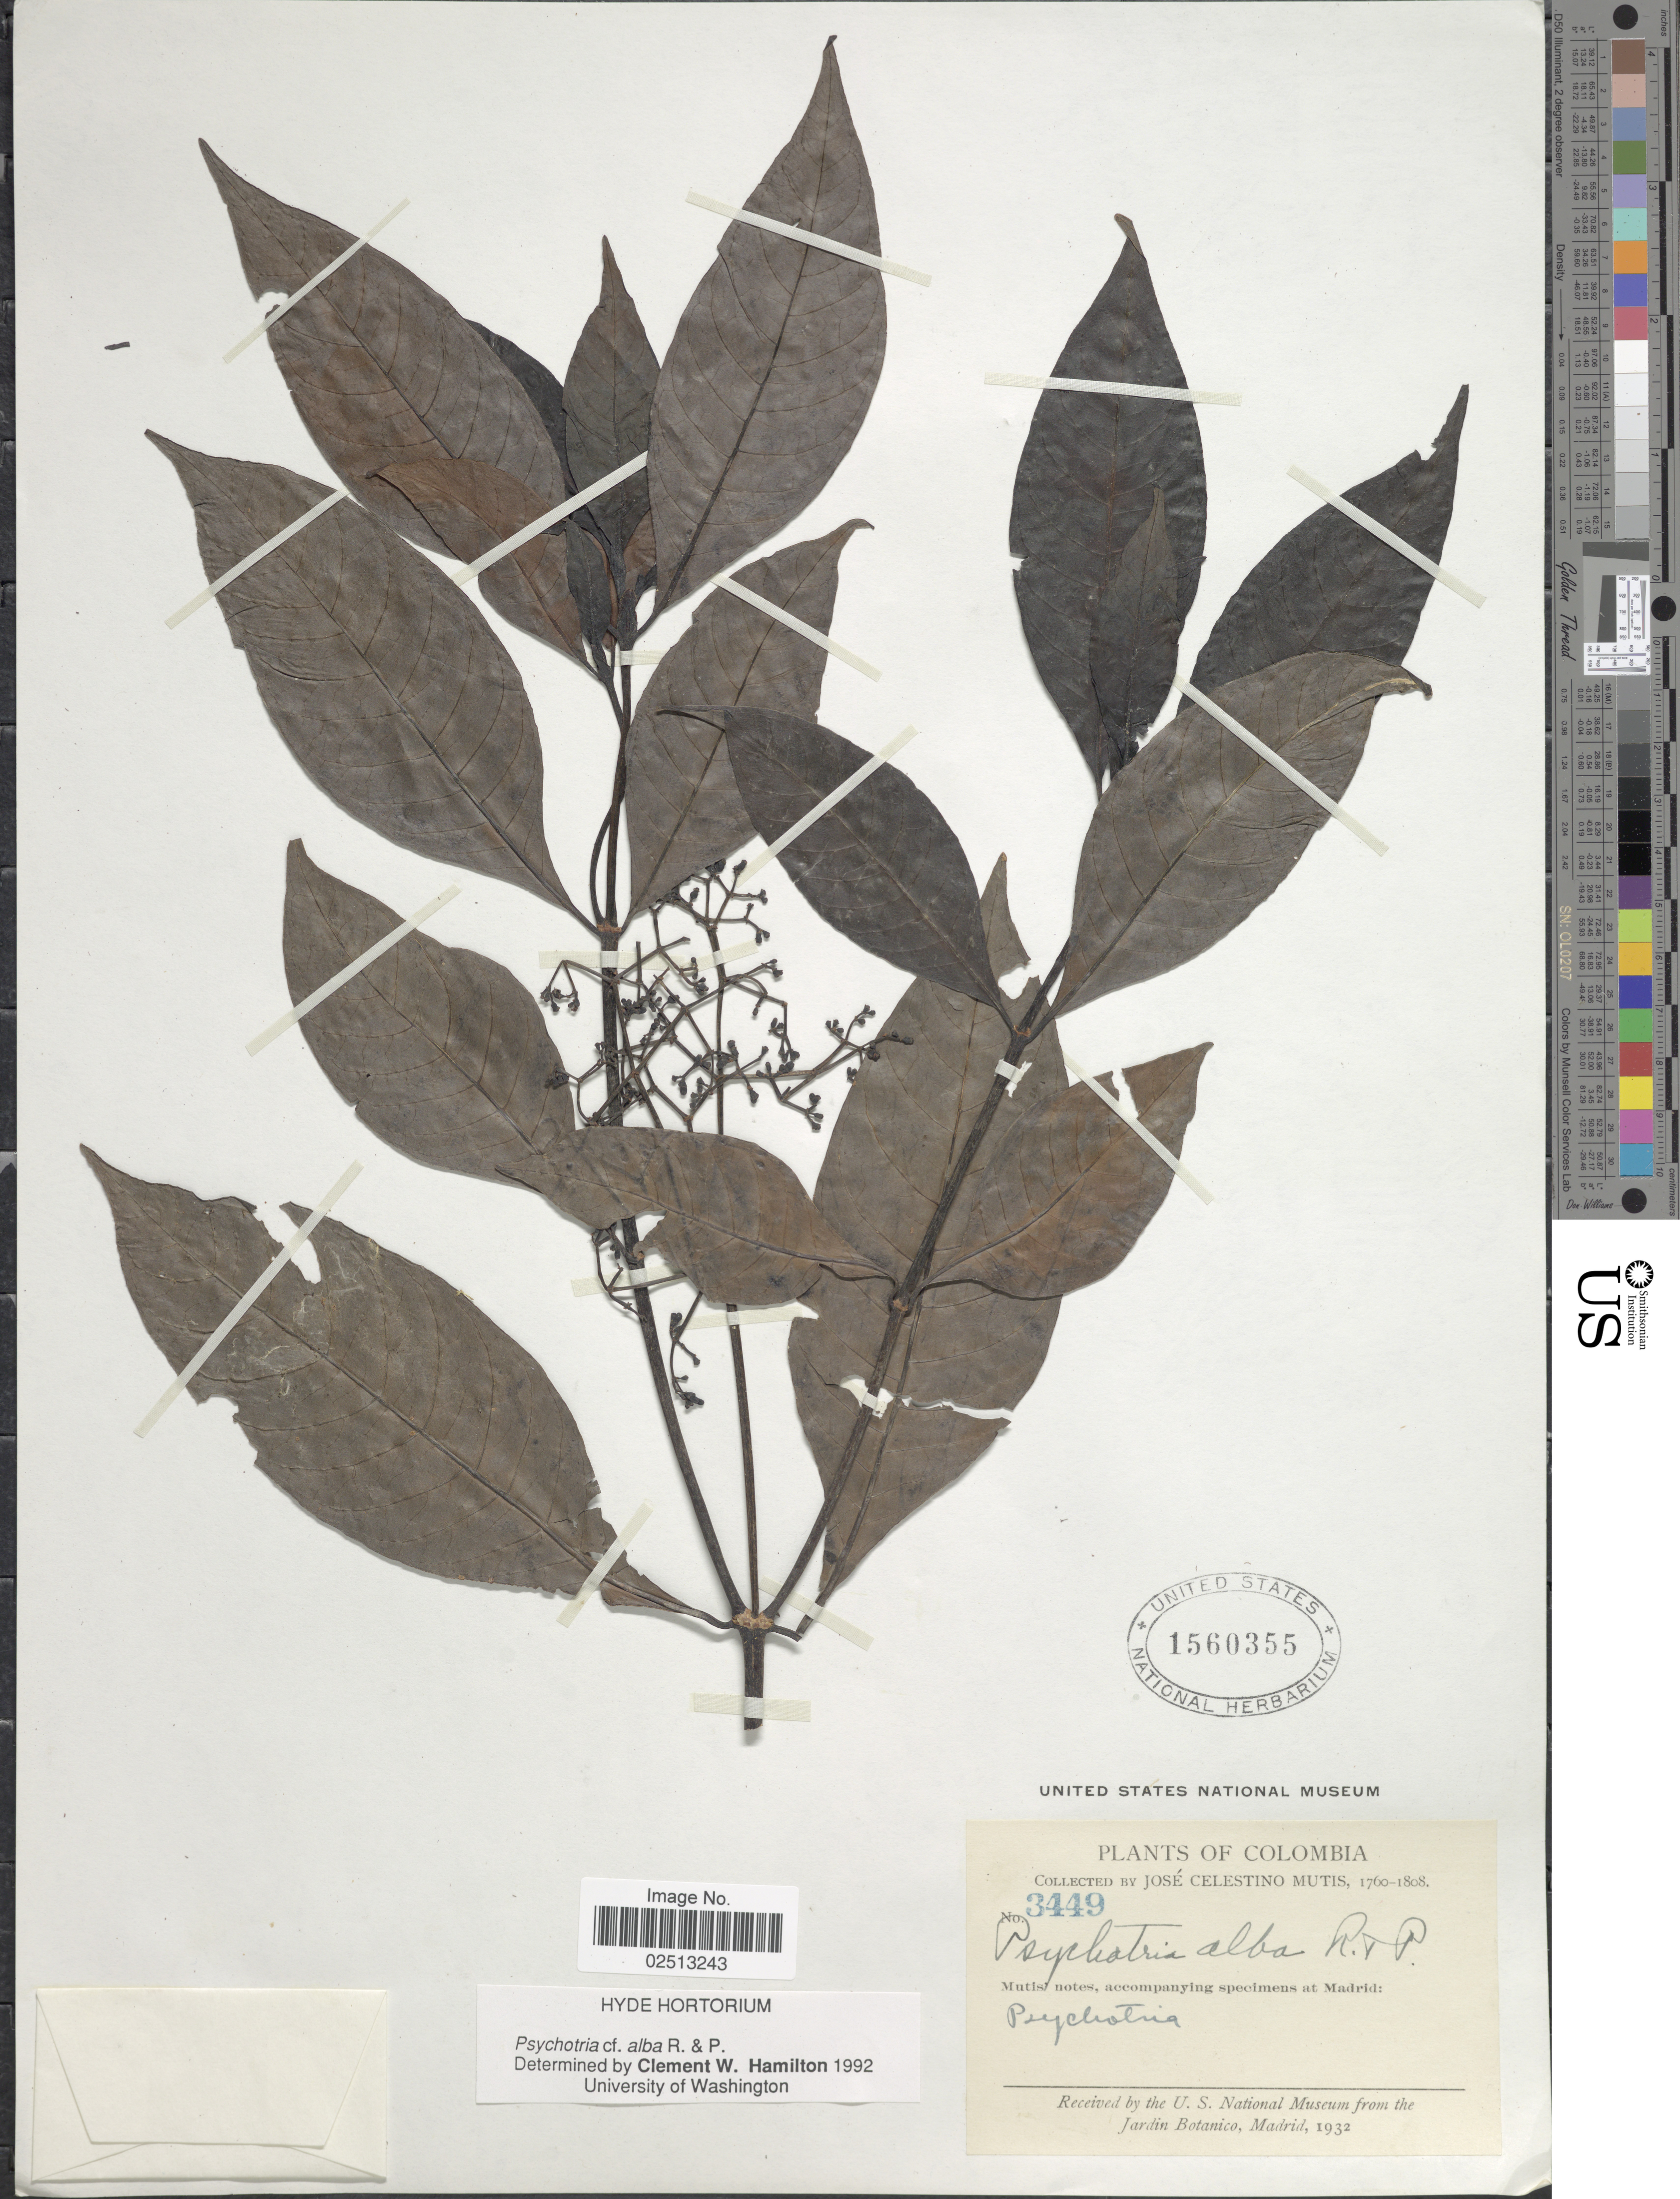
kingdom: Plantae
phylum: Tracheophyta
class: Magnoliopsida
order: Gentianales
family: Rubiaceae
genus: Psychotria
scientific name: Psychotria alba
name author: Ruiz & Pav.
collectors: J. C. B. Mutis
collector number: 3449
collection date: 1760/1808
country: Colombia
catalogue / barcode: US 1560355